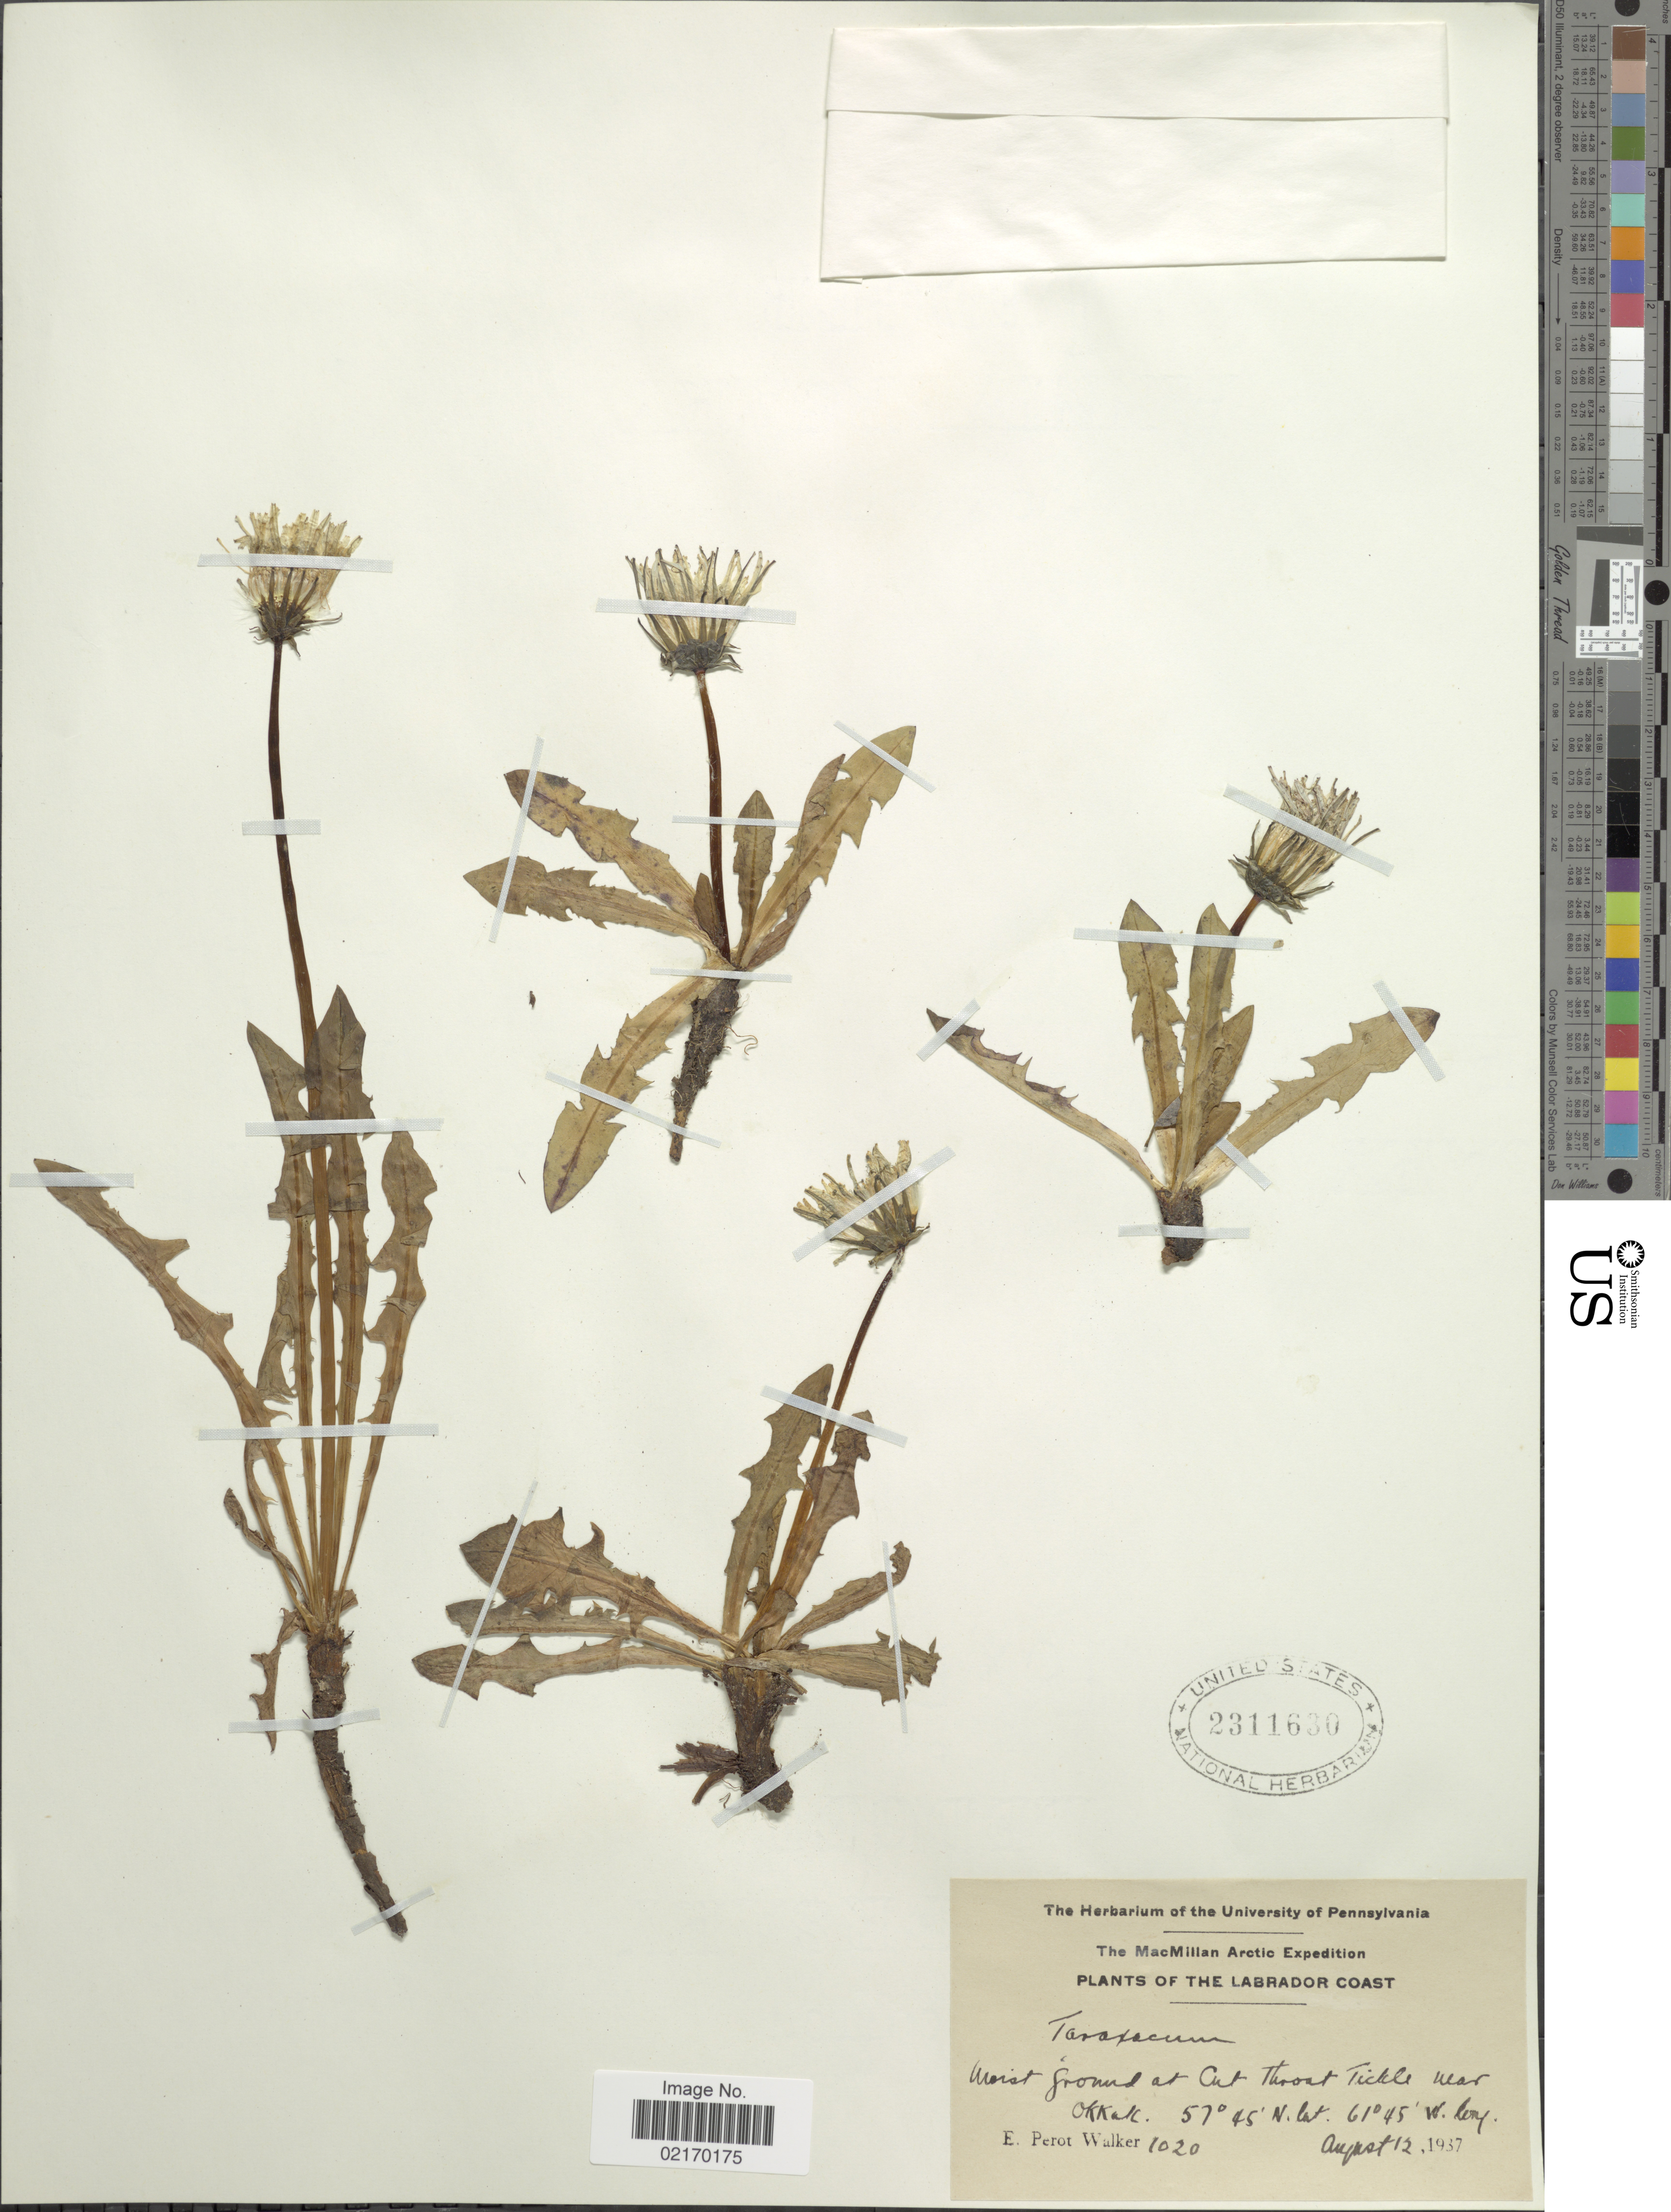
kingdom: Plantae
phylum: Tracheophyta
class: Magnoliopsida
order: Asterales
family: Asteraceae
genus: Taraxacum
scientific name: Taraxacum sp.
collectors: E. P. Walker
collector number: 1020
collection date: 1937-08-12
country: Canada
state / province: Newfoundland and Labrador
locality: MacMillan Arctic, Labrador Coast, moist ground at Cut Throat Tickle near Okkak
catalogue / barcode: US 2311630